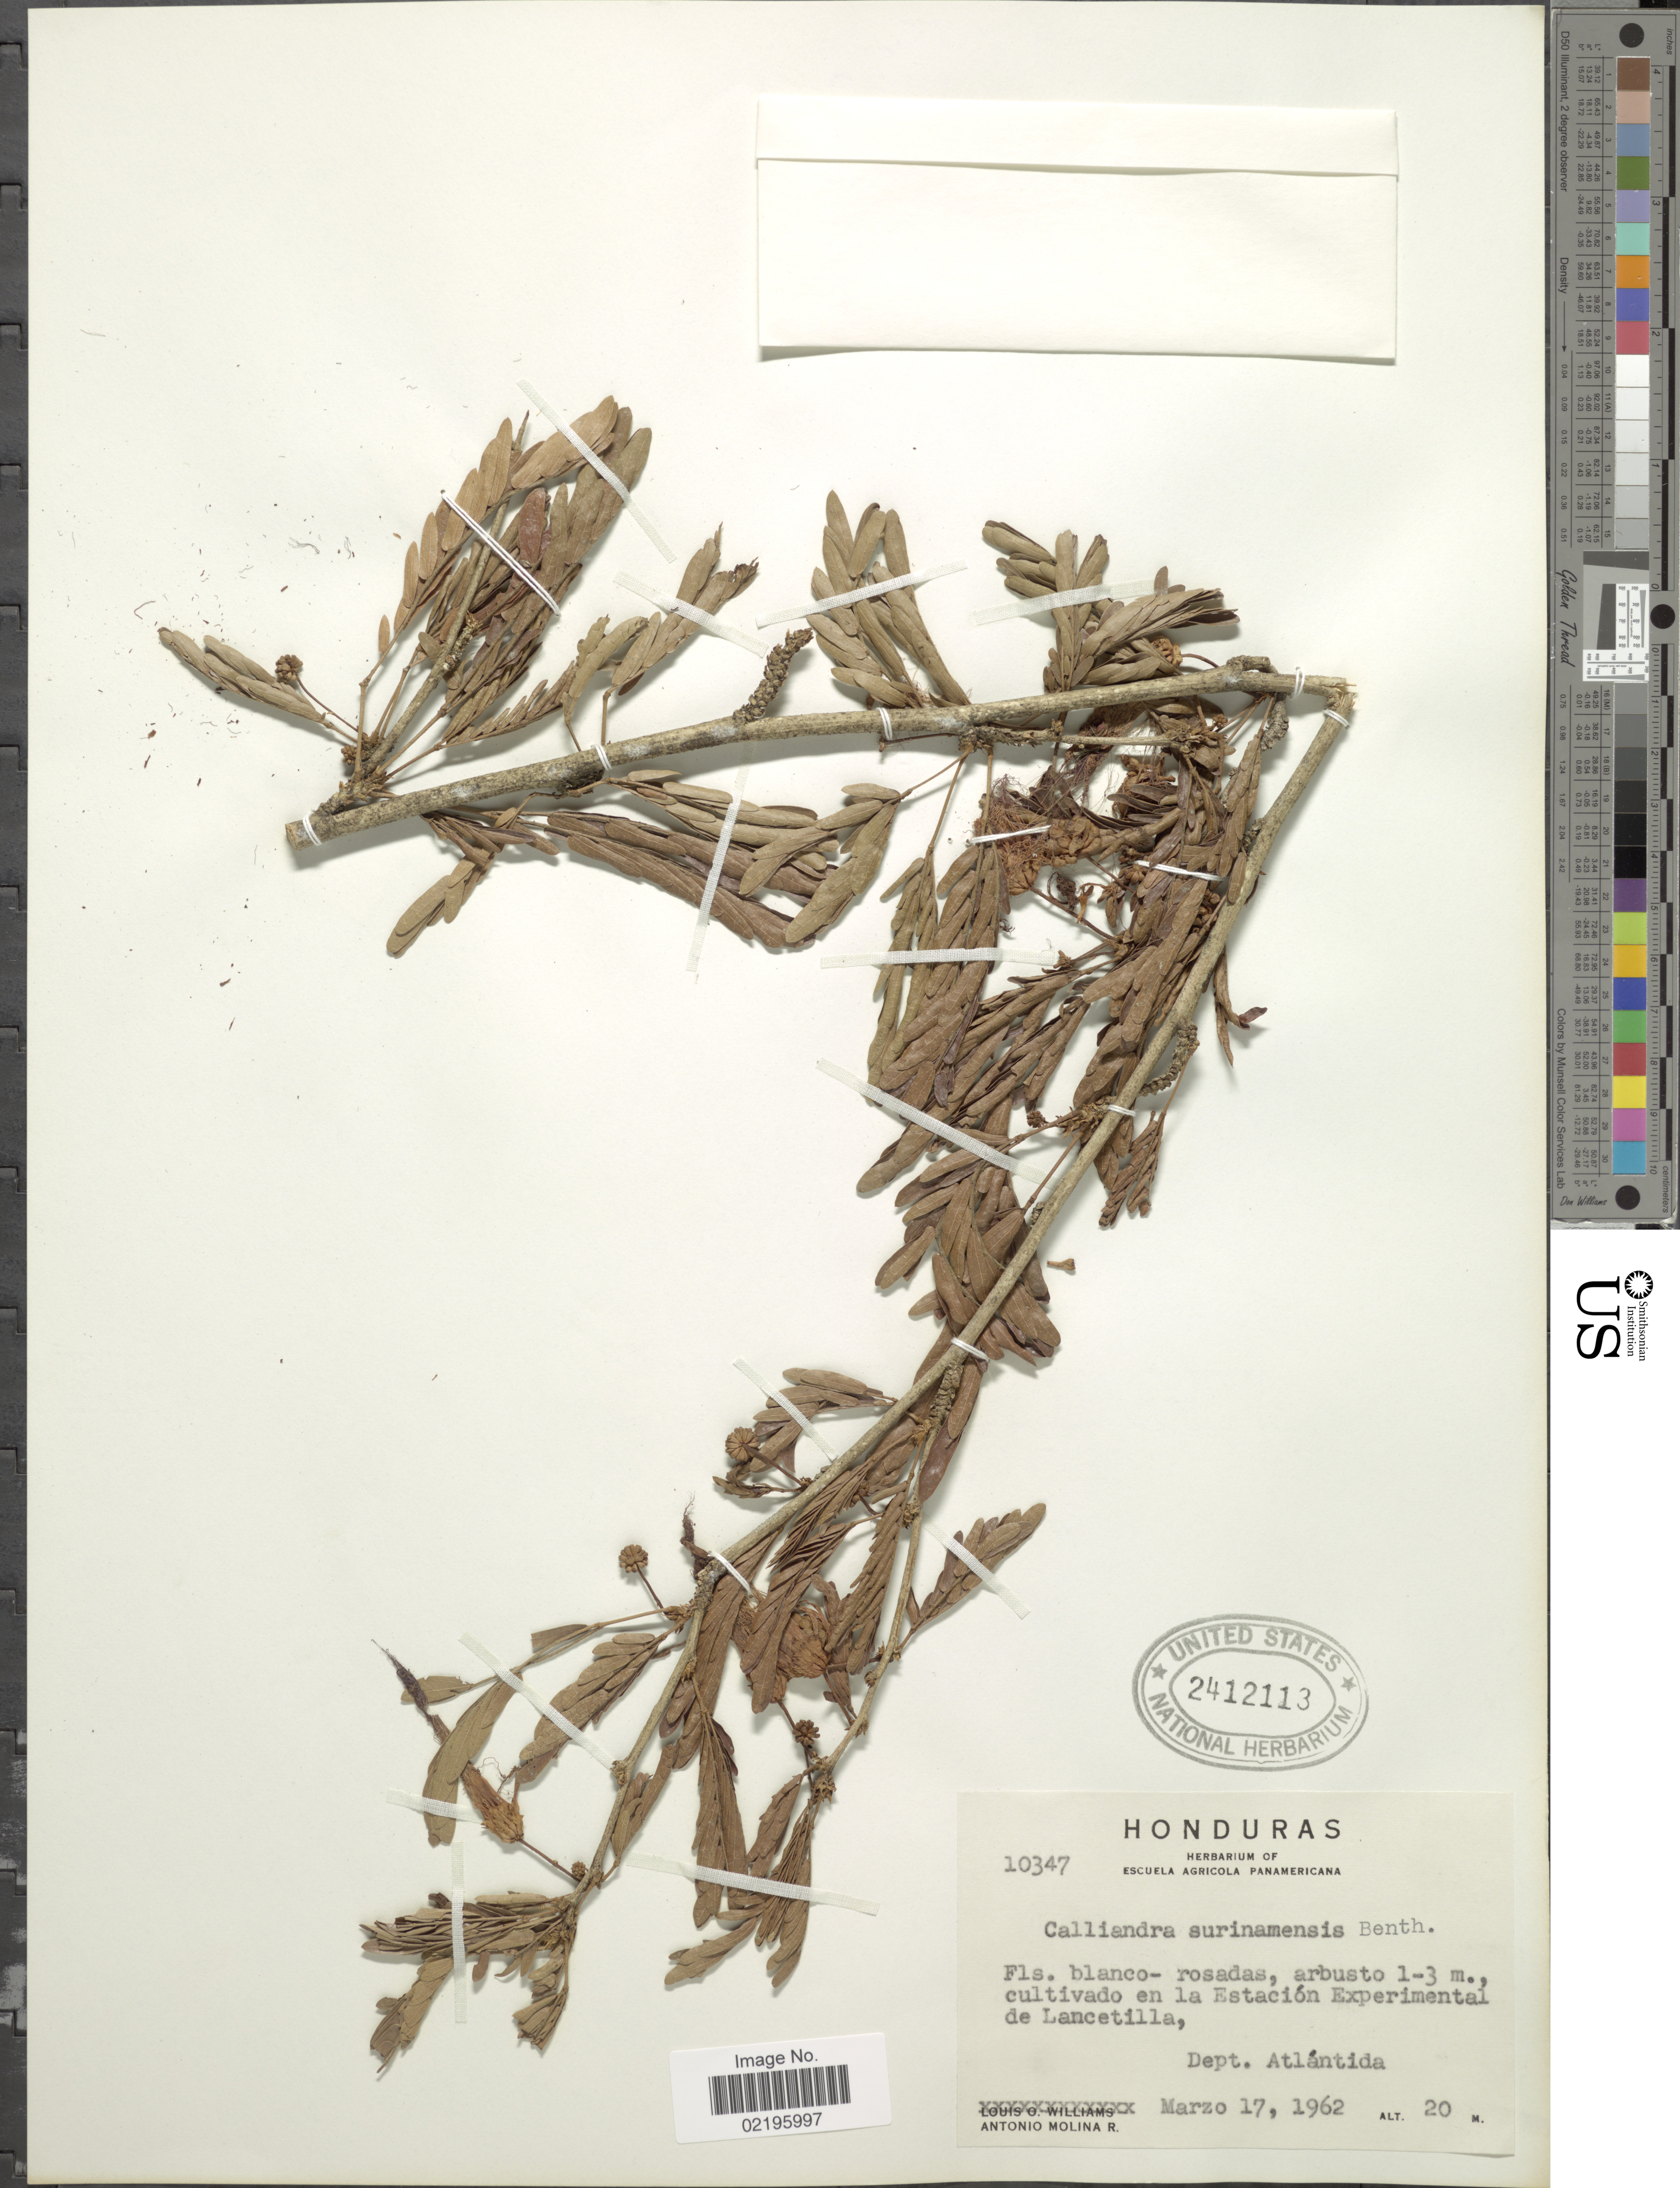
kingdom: Plantae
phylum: Tracheophyta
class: Magnoliopsida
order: Fabales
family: Fabaceae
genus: Calliandra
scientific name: Calliandra surinamensis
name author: Benth.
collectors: A. Molina R.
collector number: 10347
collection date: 1962-03-17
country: Honduras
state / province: Atlántida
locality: La Estacion Experimental de Lancetilla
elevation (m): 20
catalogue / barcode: US 2412113